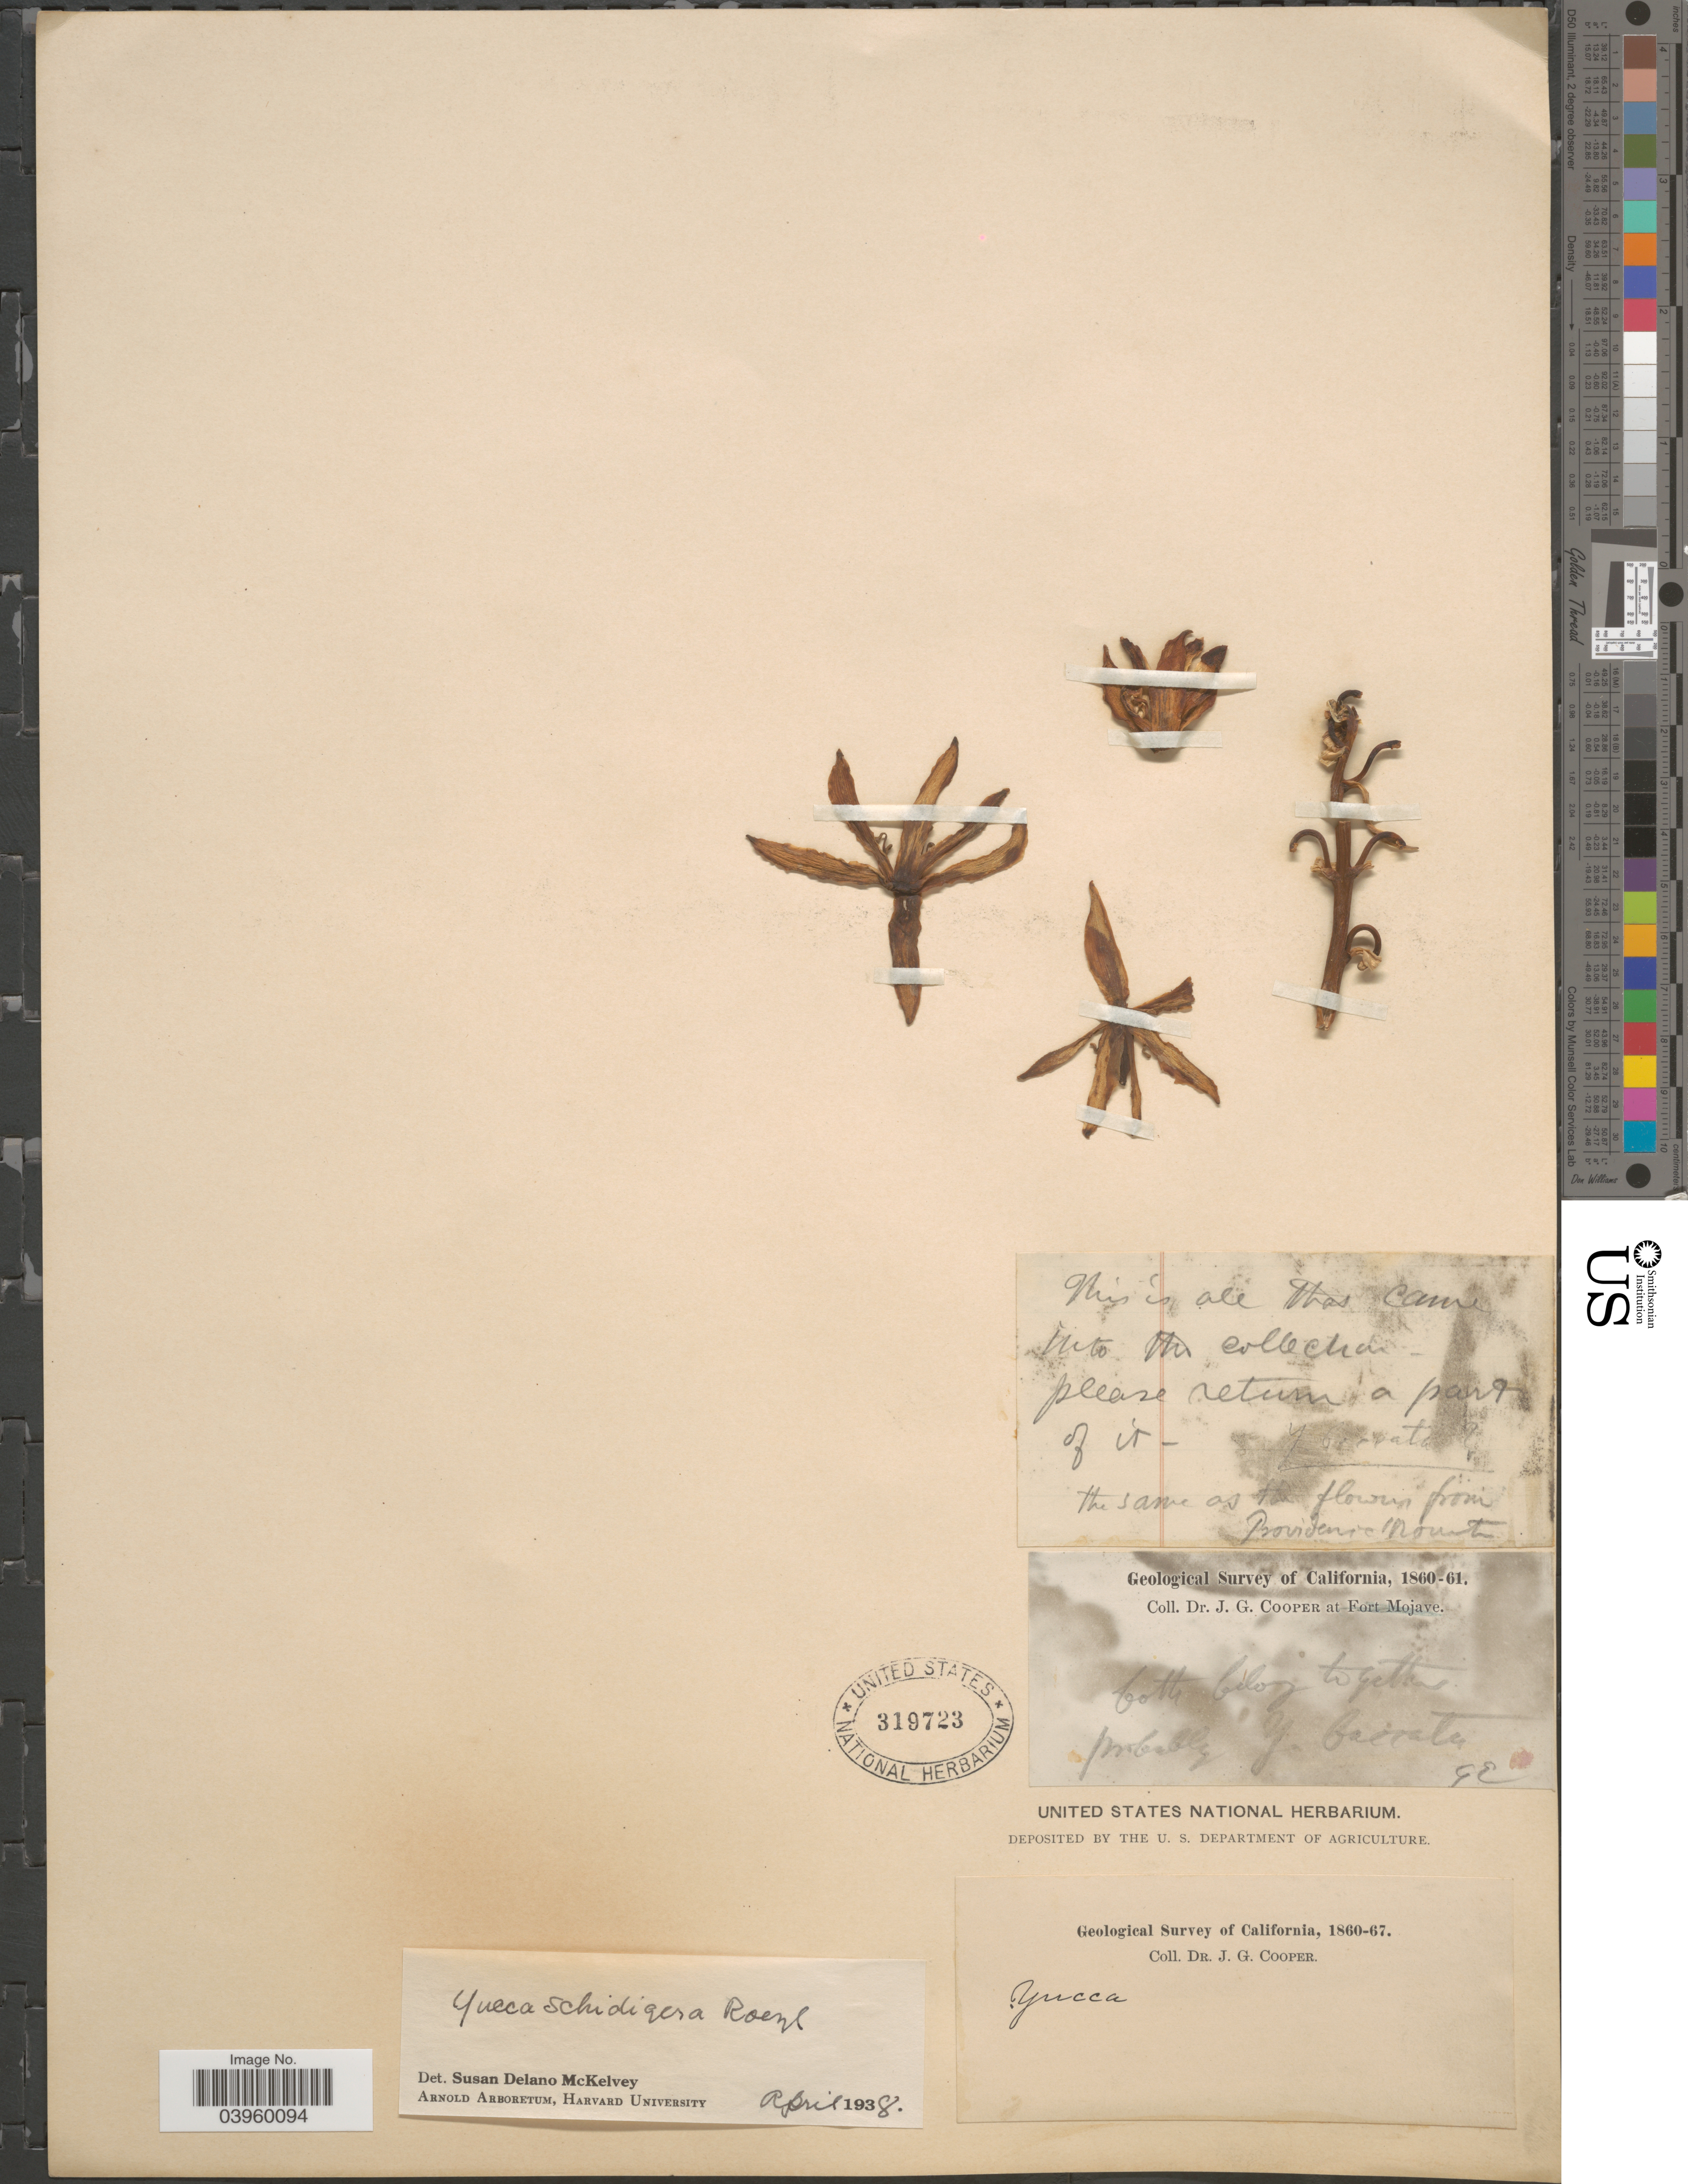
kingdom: Plantae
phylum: Tracheophyta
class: Liliopsida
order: Asparagales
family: Asparagaceae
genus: Yucca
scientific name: Yucca schidigera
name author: Roezl ex Ortgies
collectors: J. G. Cooper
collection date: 1860/1867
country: United States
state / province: California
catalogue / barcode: US 319723